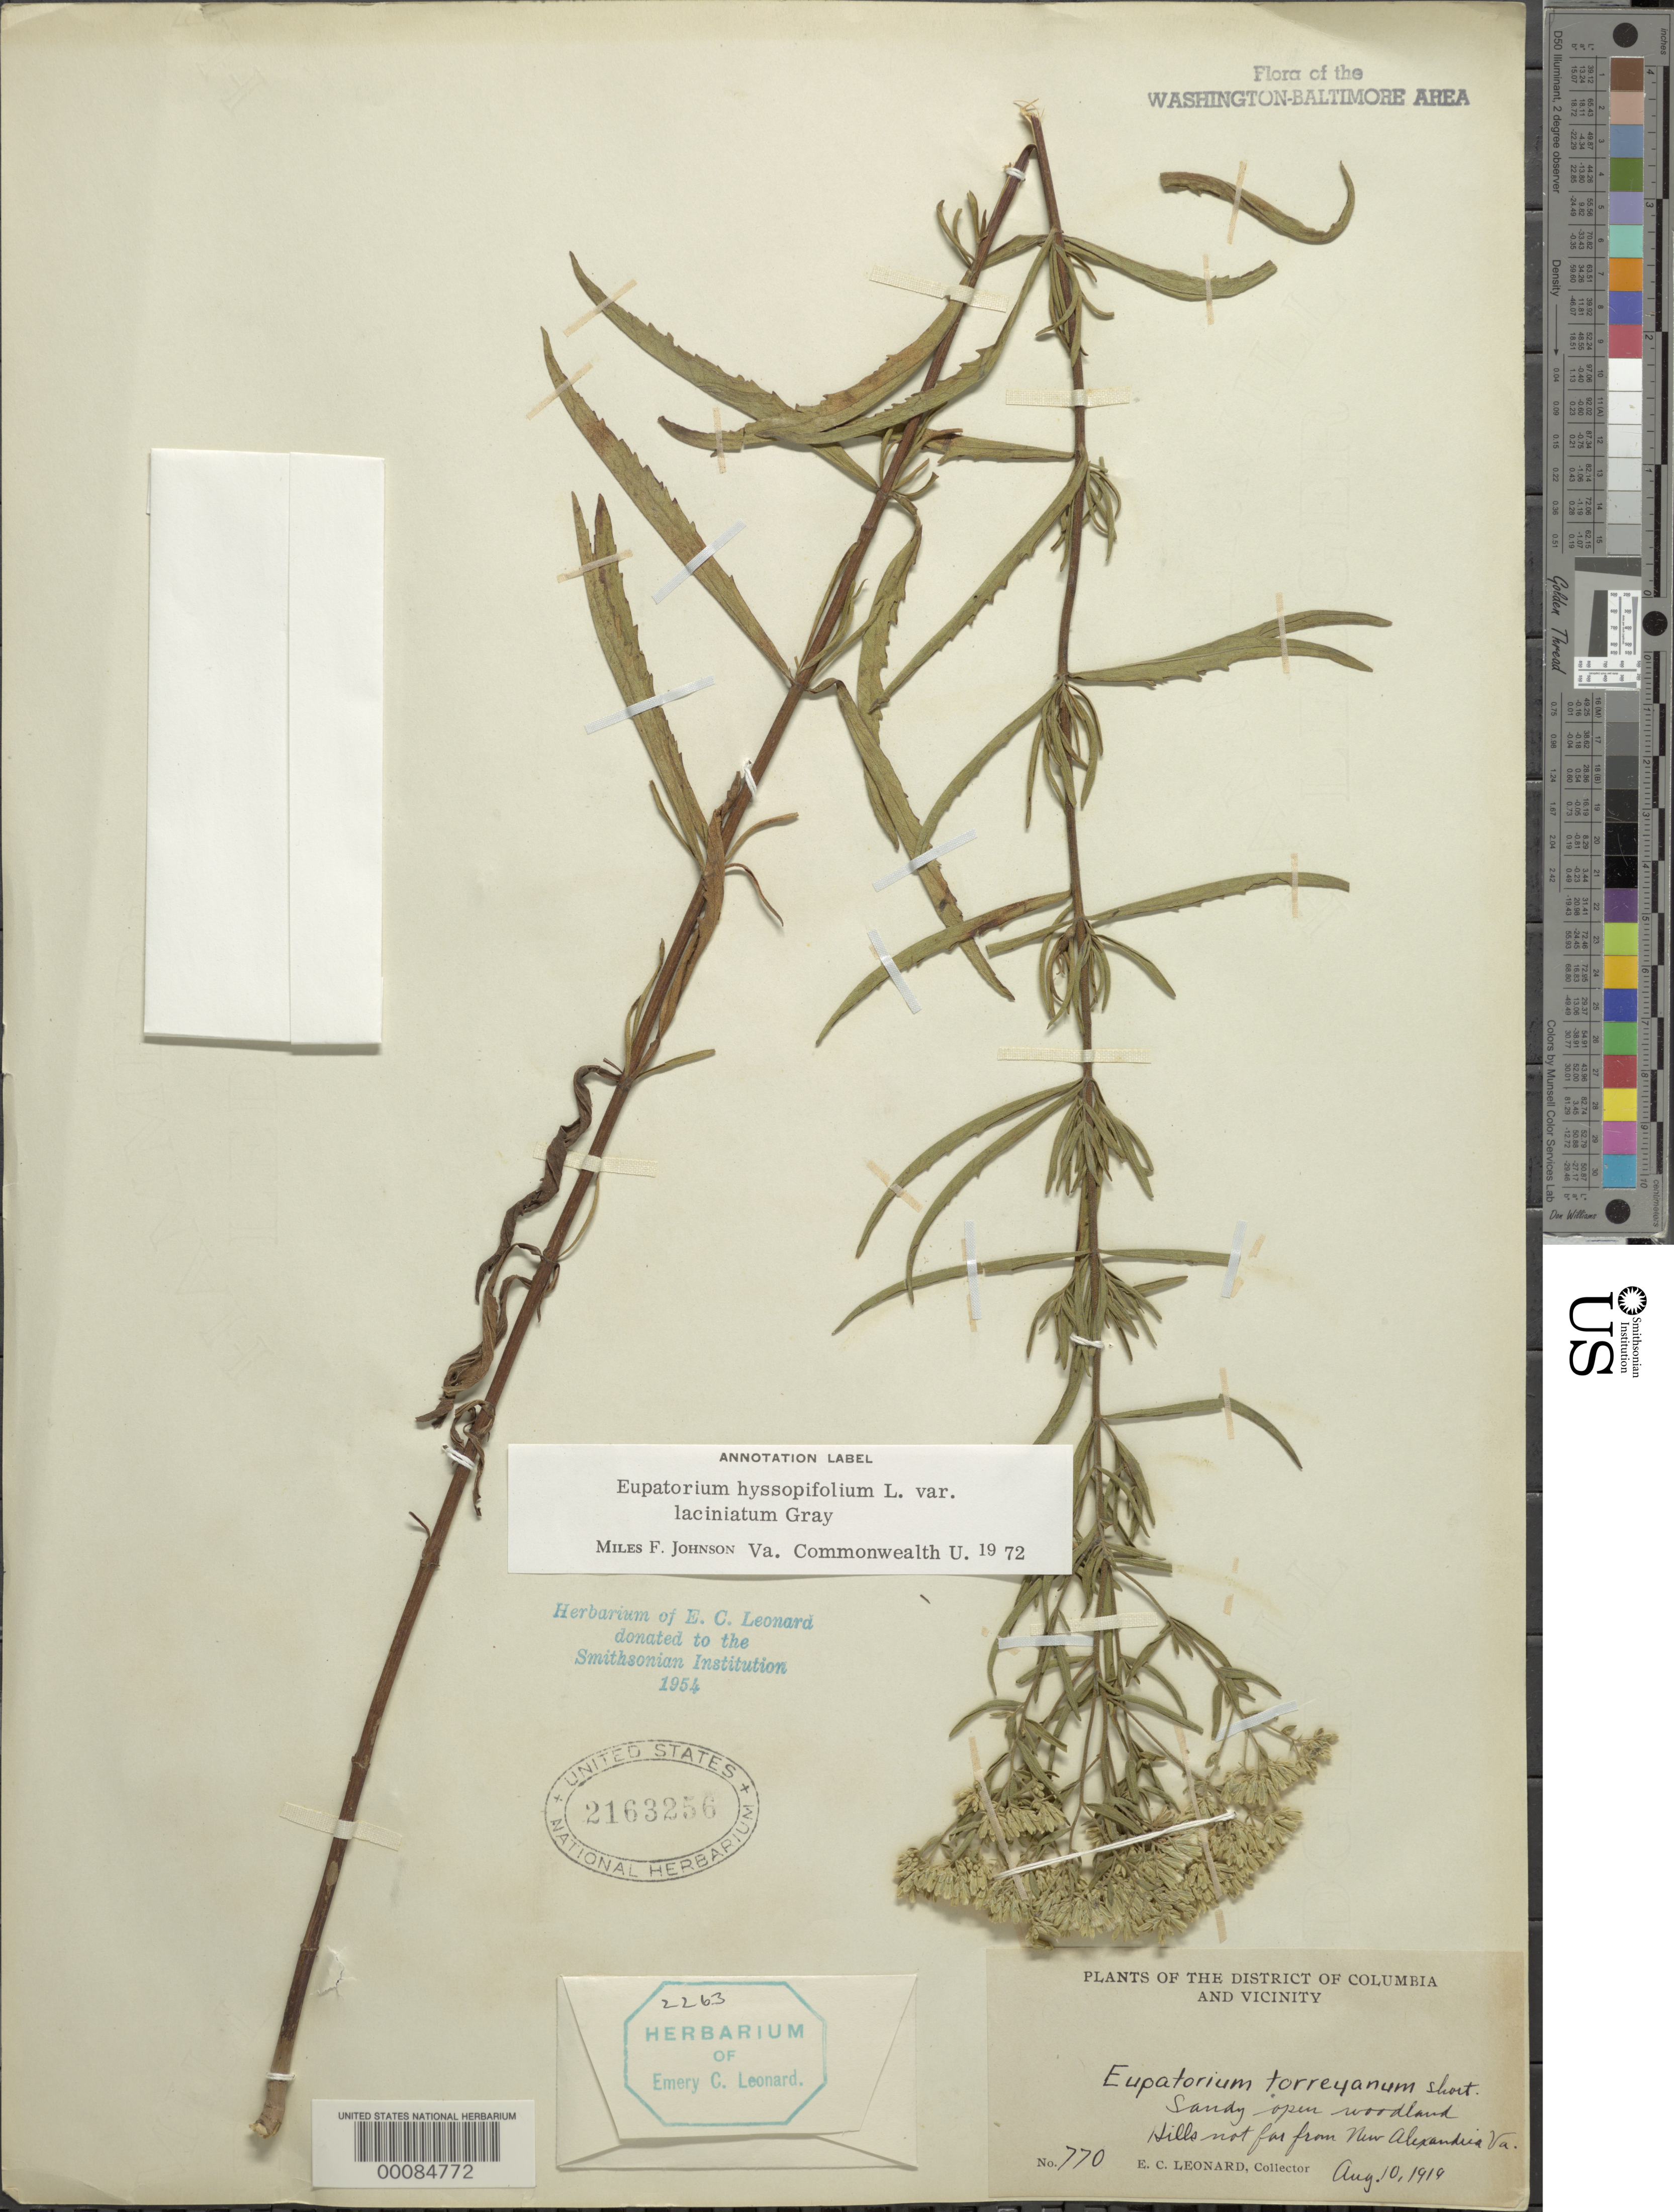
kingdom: Plantae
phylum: Tracheophyta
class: Magnoliopsida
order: Asterales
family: Asteraceae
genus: Eupatorium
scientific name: Eupatorium hyssopifolium var. laciniatum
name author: A. Gray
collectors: E. C. Leonard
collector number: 770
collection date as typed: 10 Aug 1919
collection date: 1919-08-10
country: United States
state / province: Virginia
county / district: Fairfax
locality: Near New Alexandria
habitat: Sandy open woodland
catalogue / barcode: US 2163256